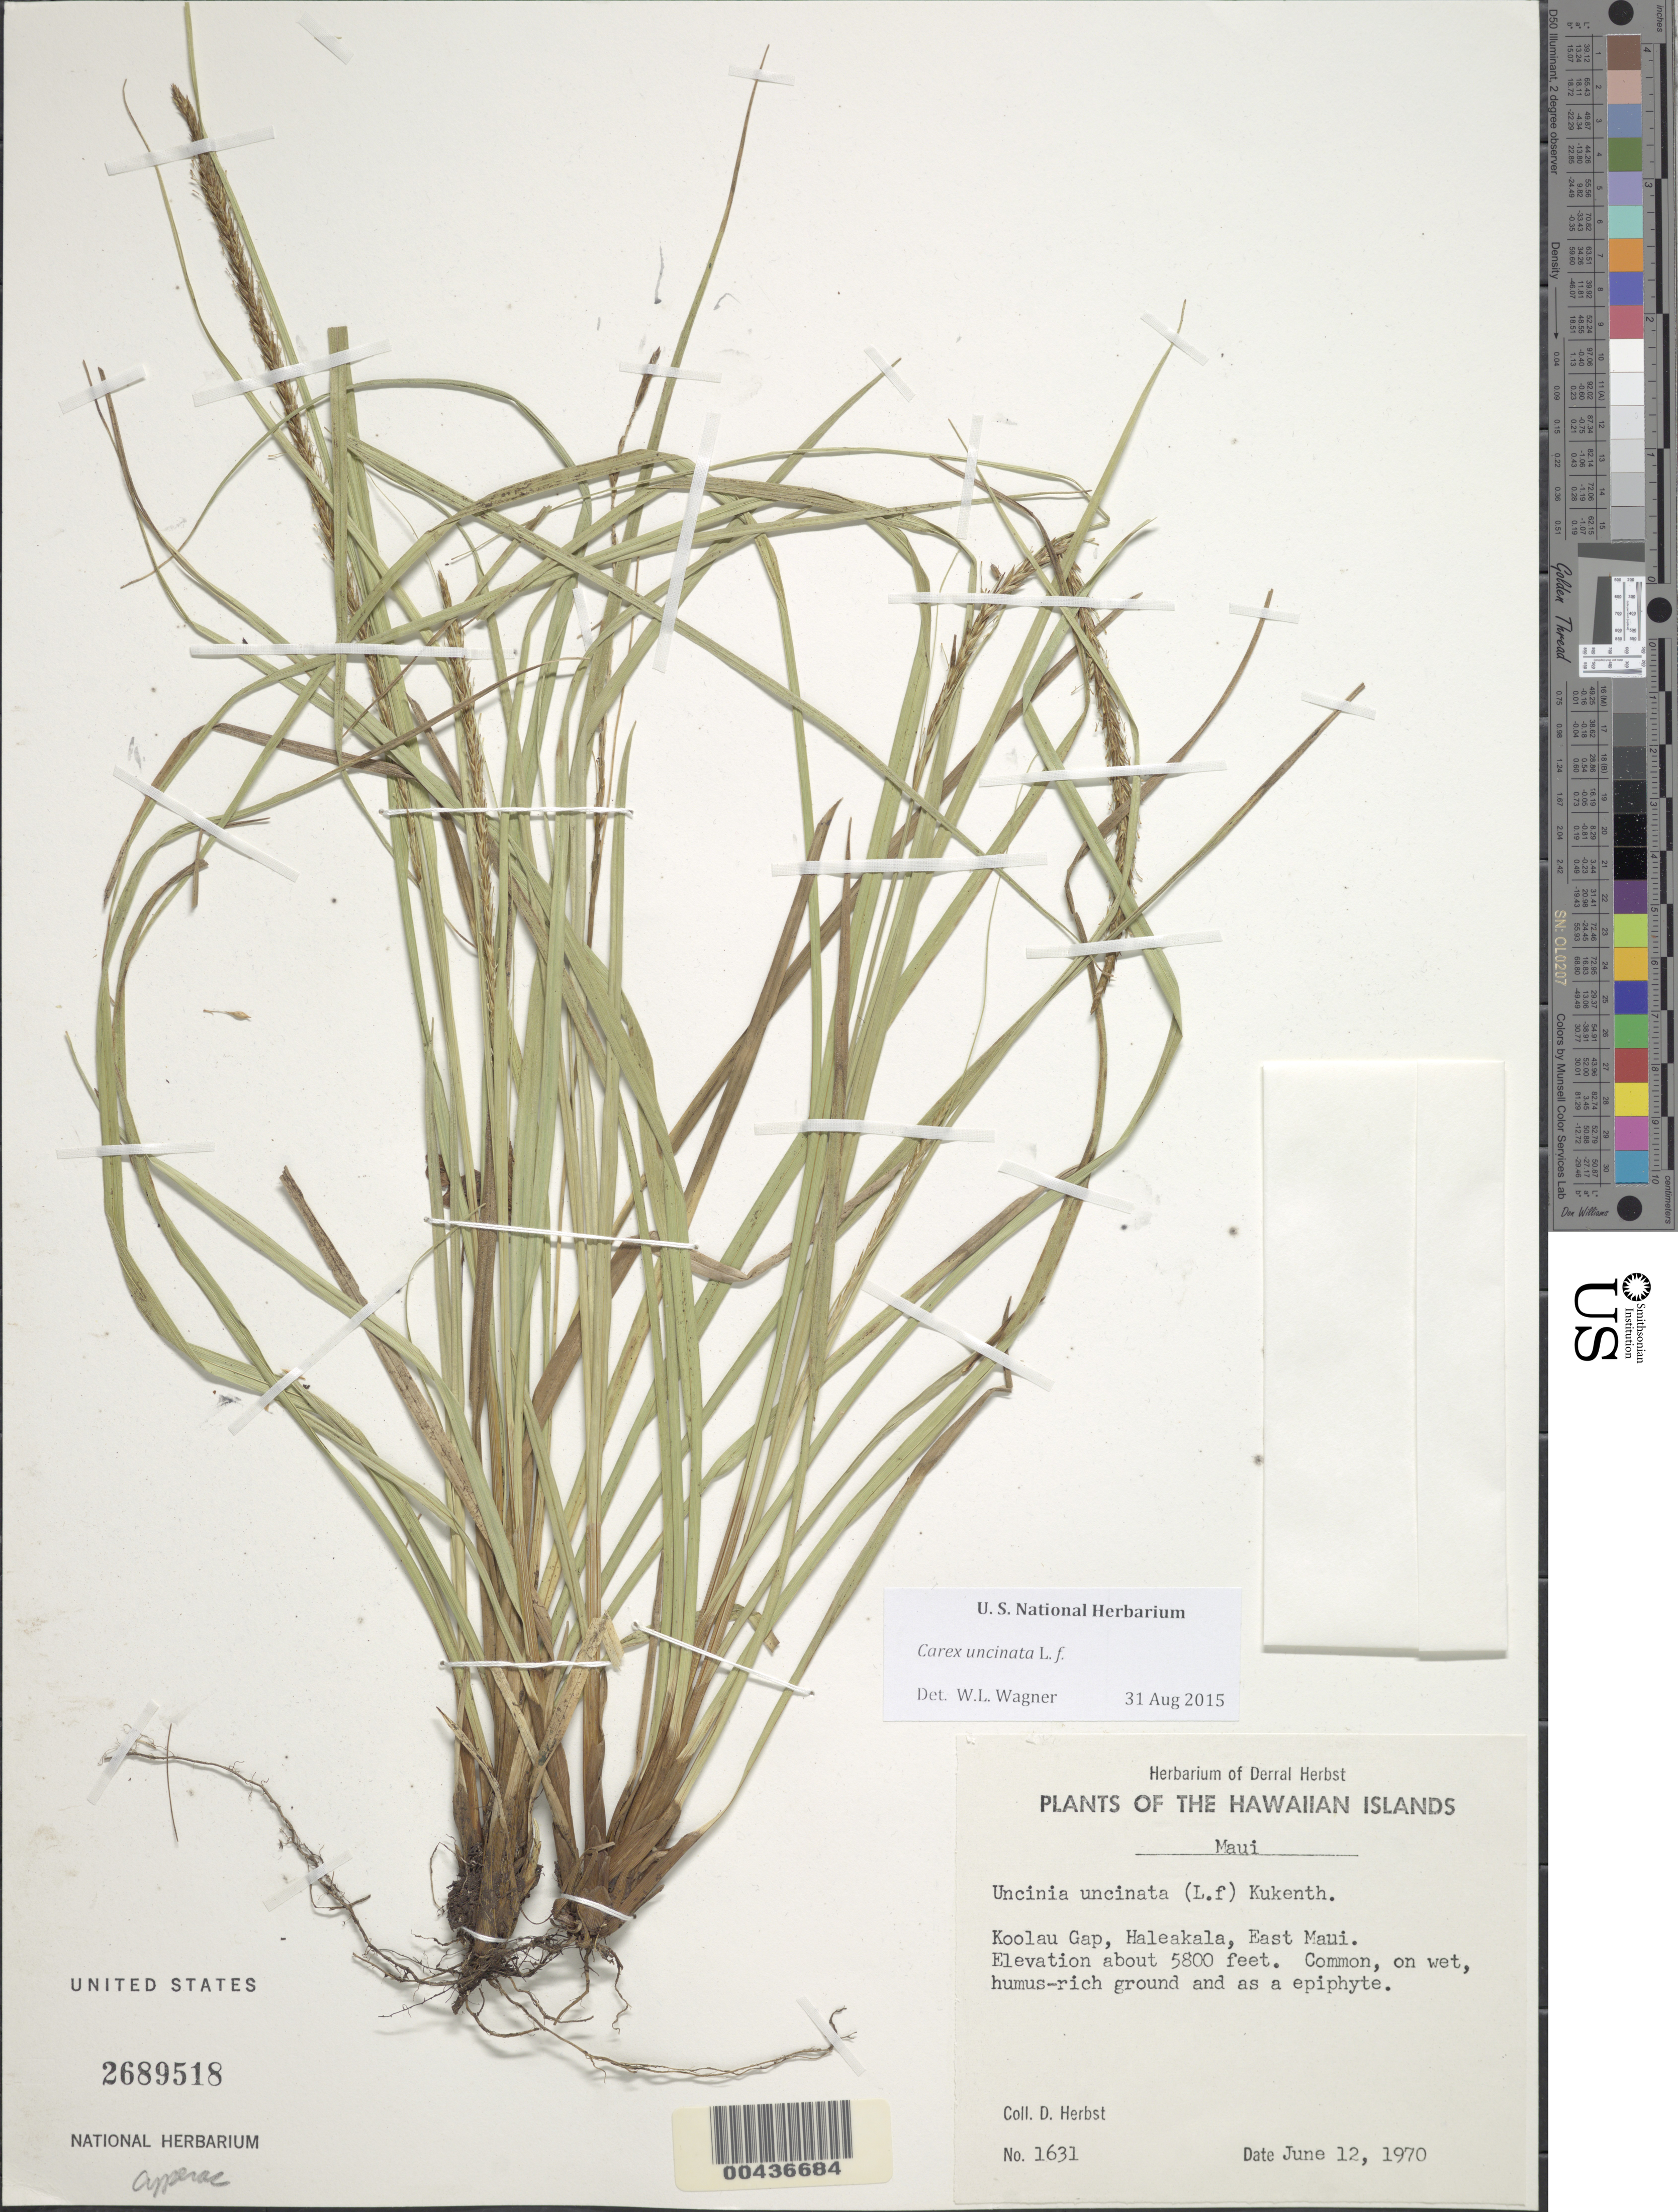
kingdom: Plantae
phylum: Tracheophyta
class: Liliopsida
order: Poales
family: Cyperaceae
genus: Carex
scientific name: Carex uncinata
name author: L. f.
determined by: Wagner, W. L., (BOT), Smithsonian Institution - National Museum of Natural History (UNITED STATES)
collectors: D. R. Herbst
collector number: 1631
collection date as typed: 12 Jun 1970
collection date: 1970-06-12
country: United States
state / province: Hawaii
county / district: Maui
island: Maui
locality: Koolau Gap, Haleakala, East Maui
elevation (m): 1768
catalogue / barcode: US 2689518